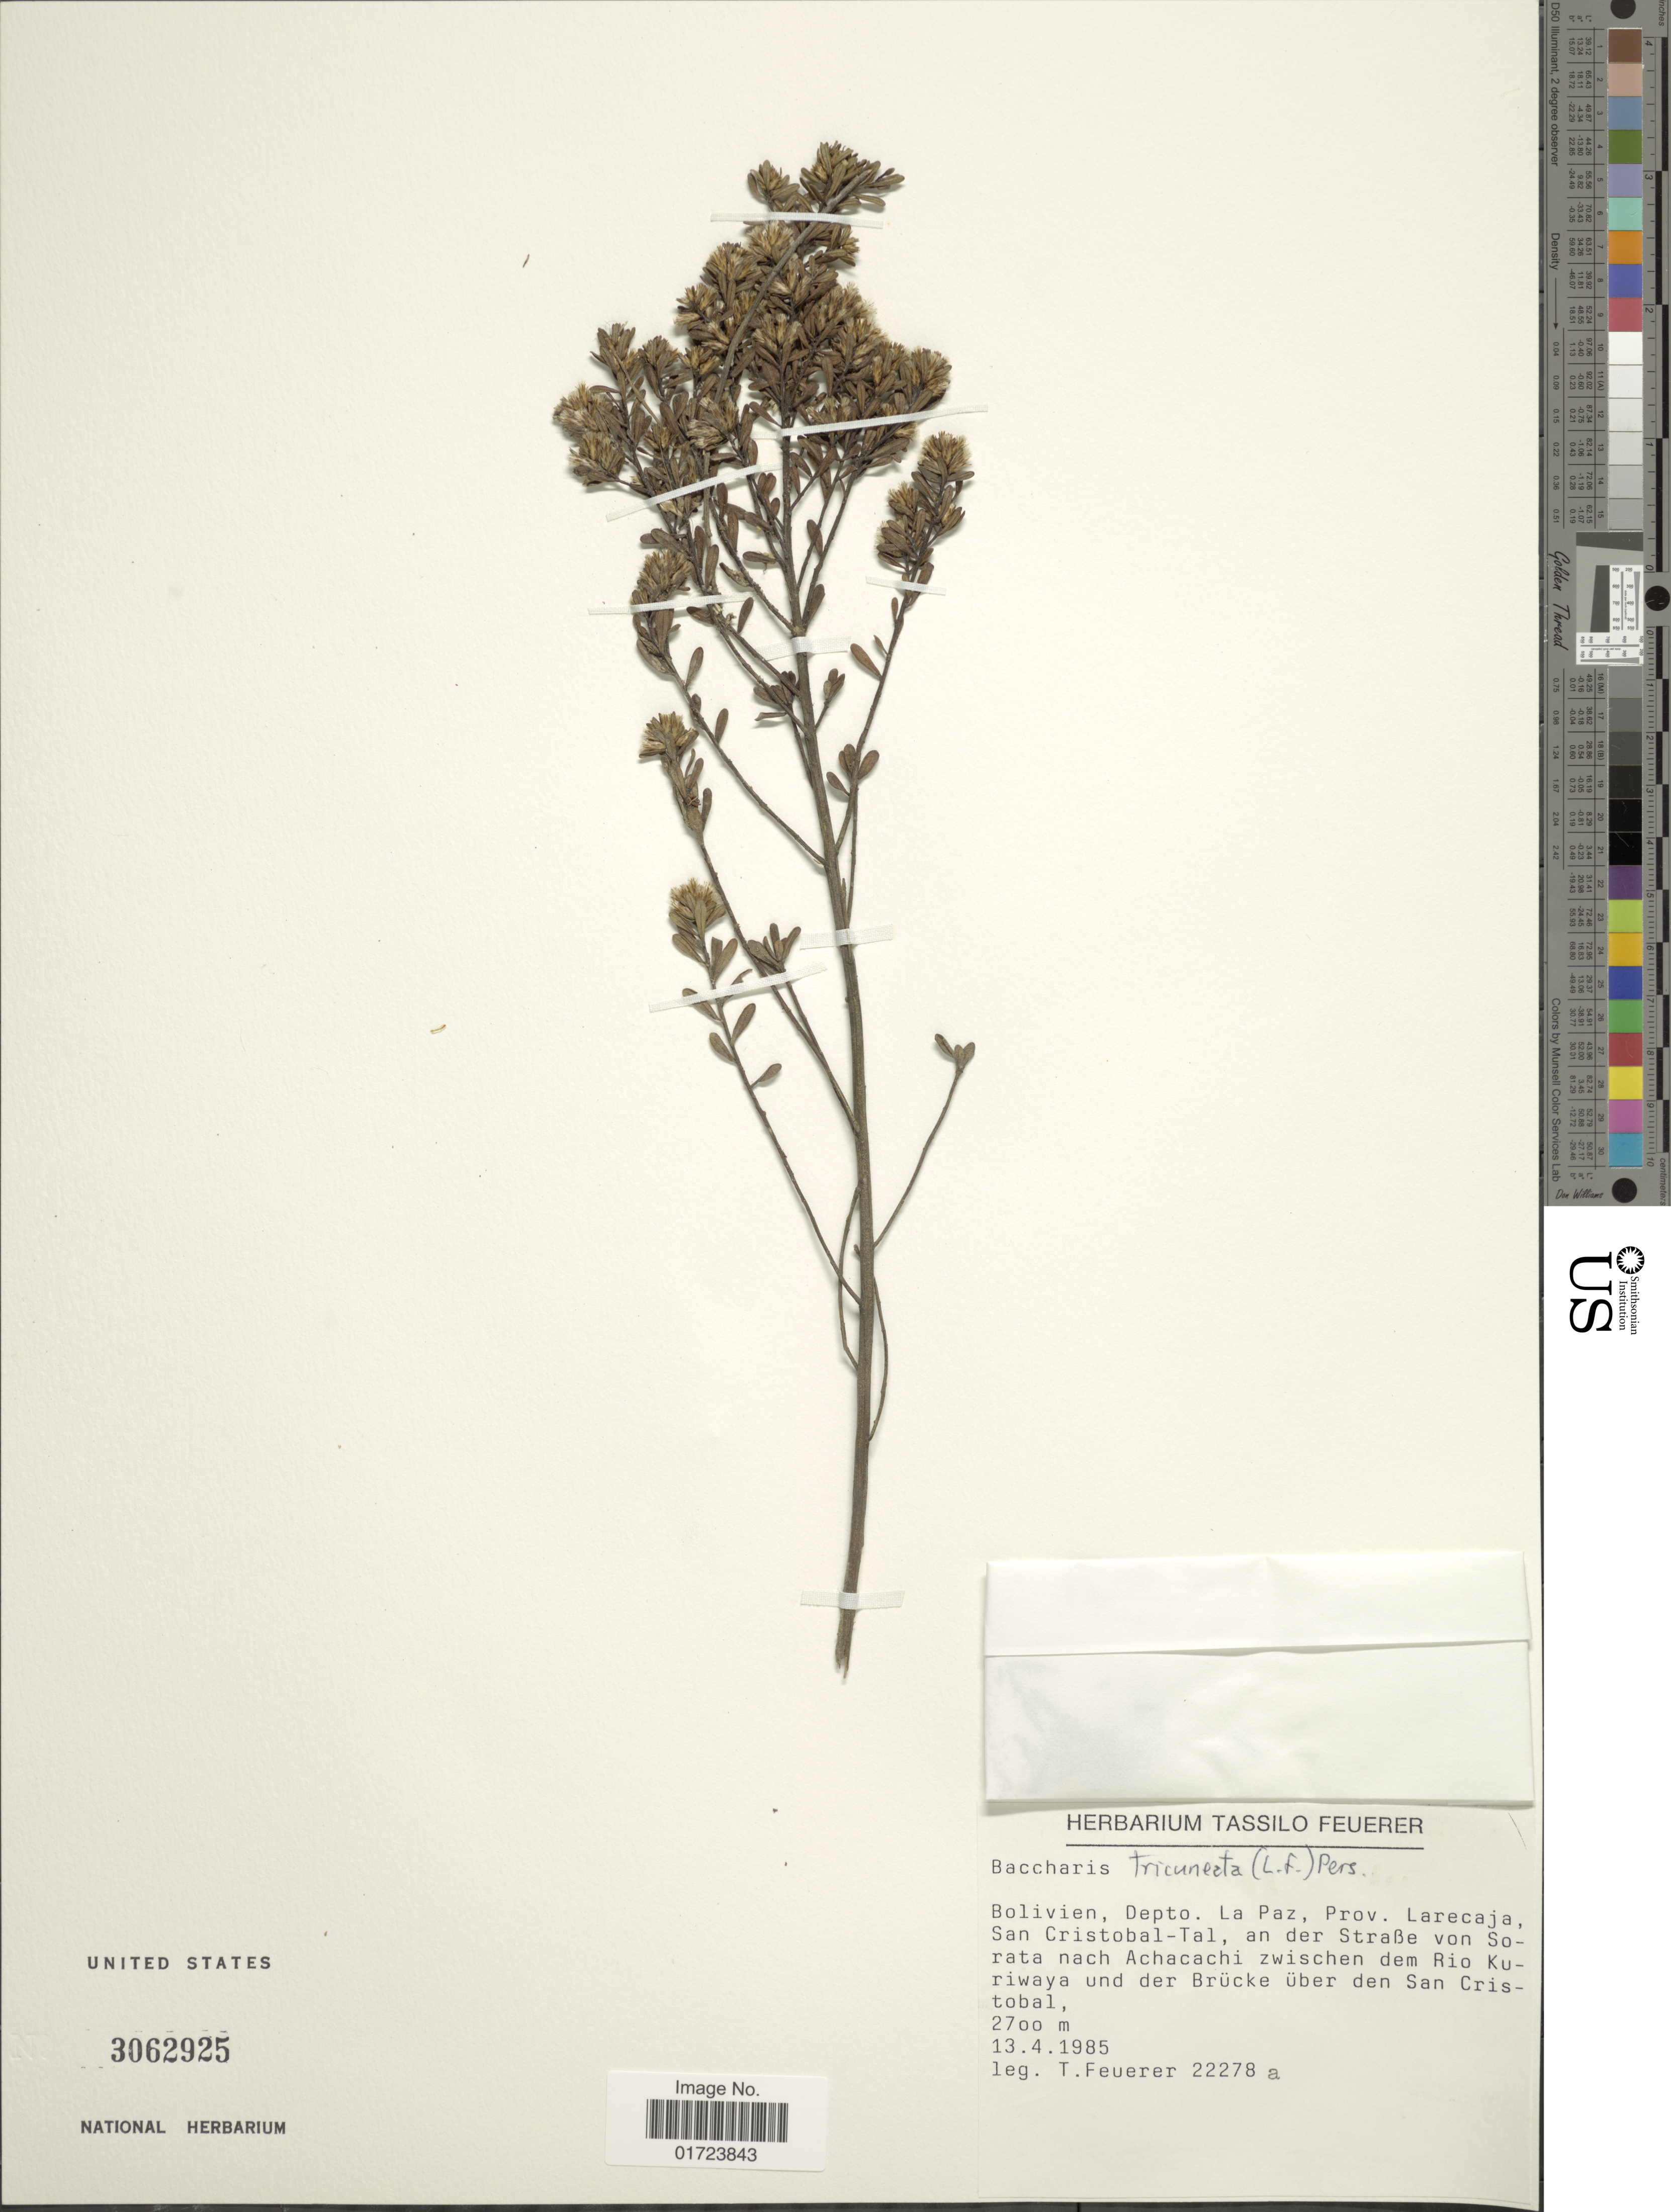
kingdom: Plantae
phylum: Tracheophyta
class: Magnoliopsida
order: Asterales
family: Asteraceae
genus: Baccharis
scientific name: Baccharis tricuneata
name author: (L. f.) Pers.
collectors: T. Feuerer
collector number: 22278a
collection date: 1985-04-13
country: Bolivia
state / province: La Paz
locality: Bolivien, Depto. La Paz. Prov. Larecaja. San Cristobal -Tal, an der Strabe von Sonrata nach Achacachi zwischen dem Rio Kuriwaya und der Brucke uber den San Cristobal.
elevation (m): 2700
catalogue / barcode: US 3062925